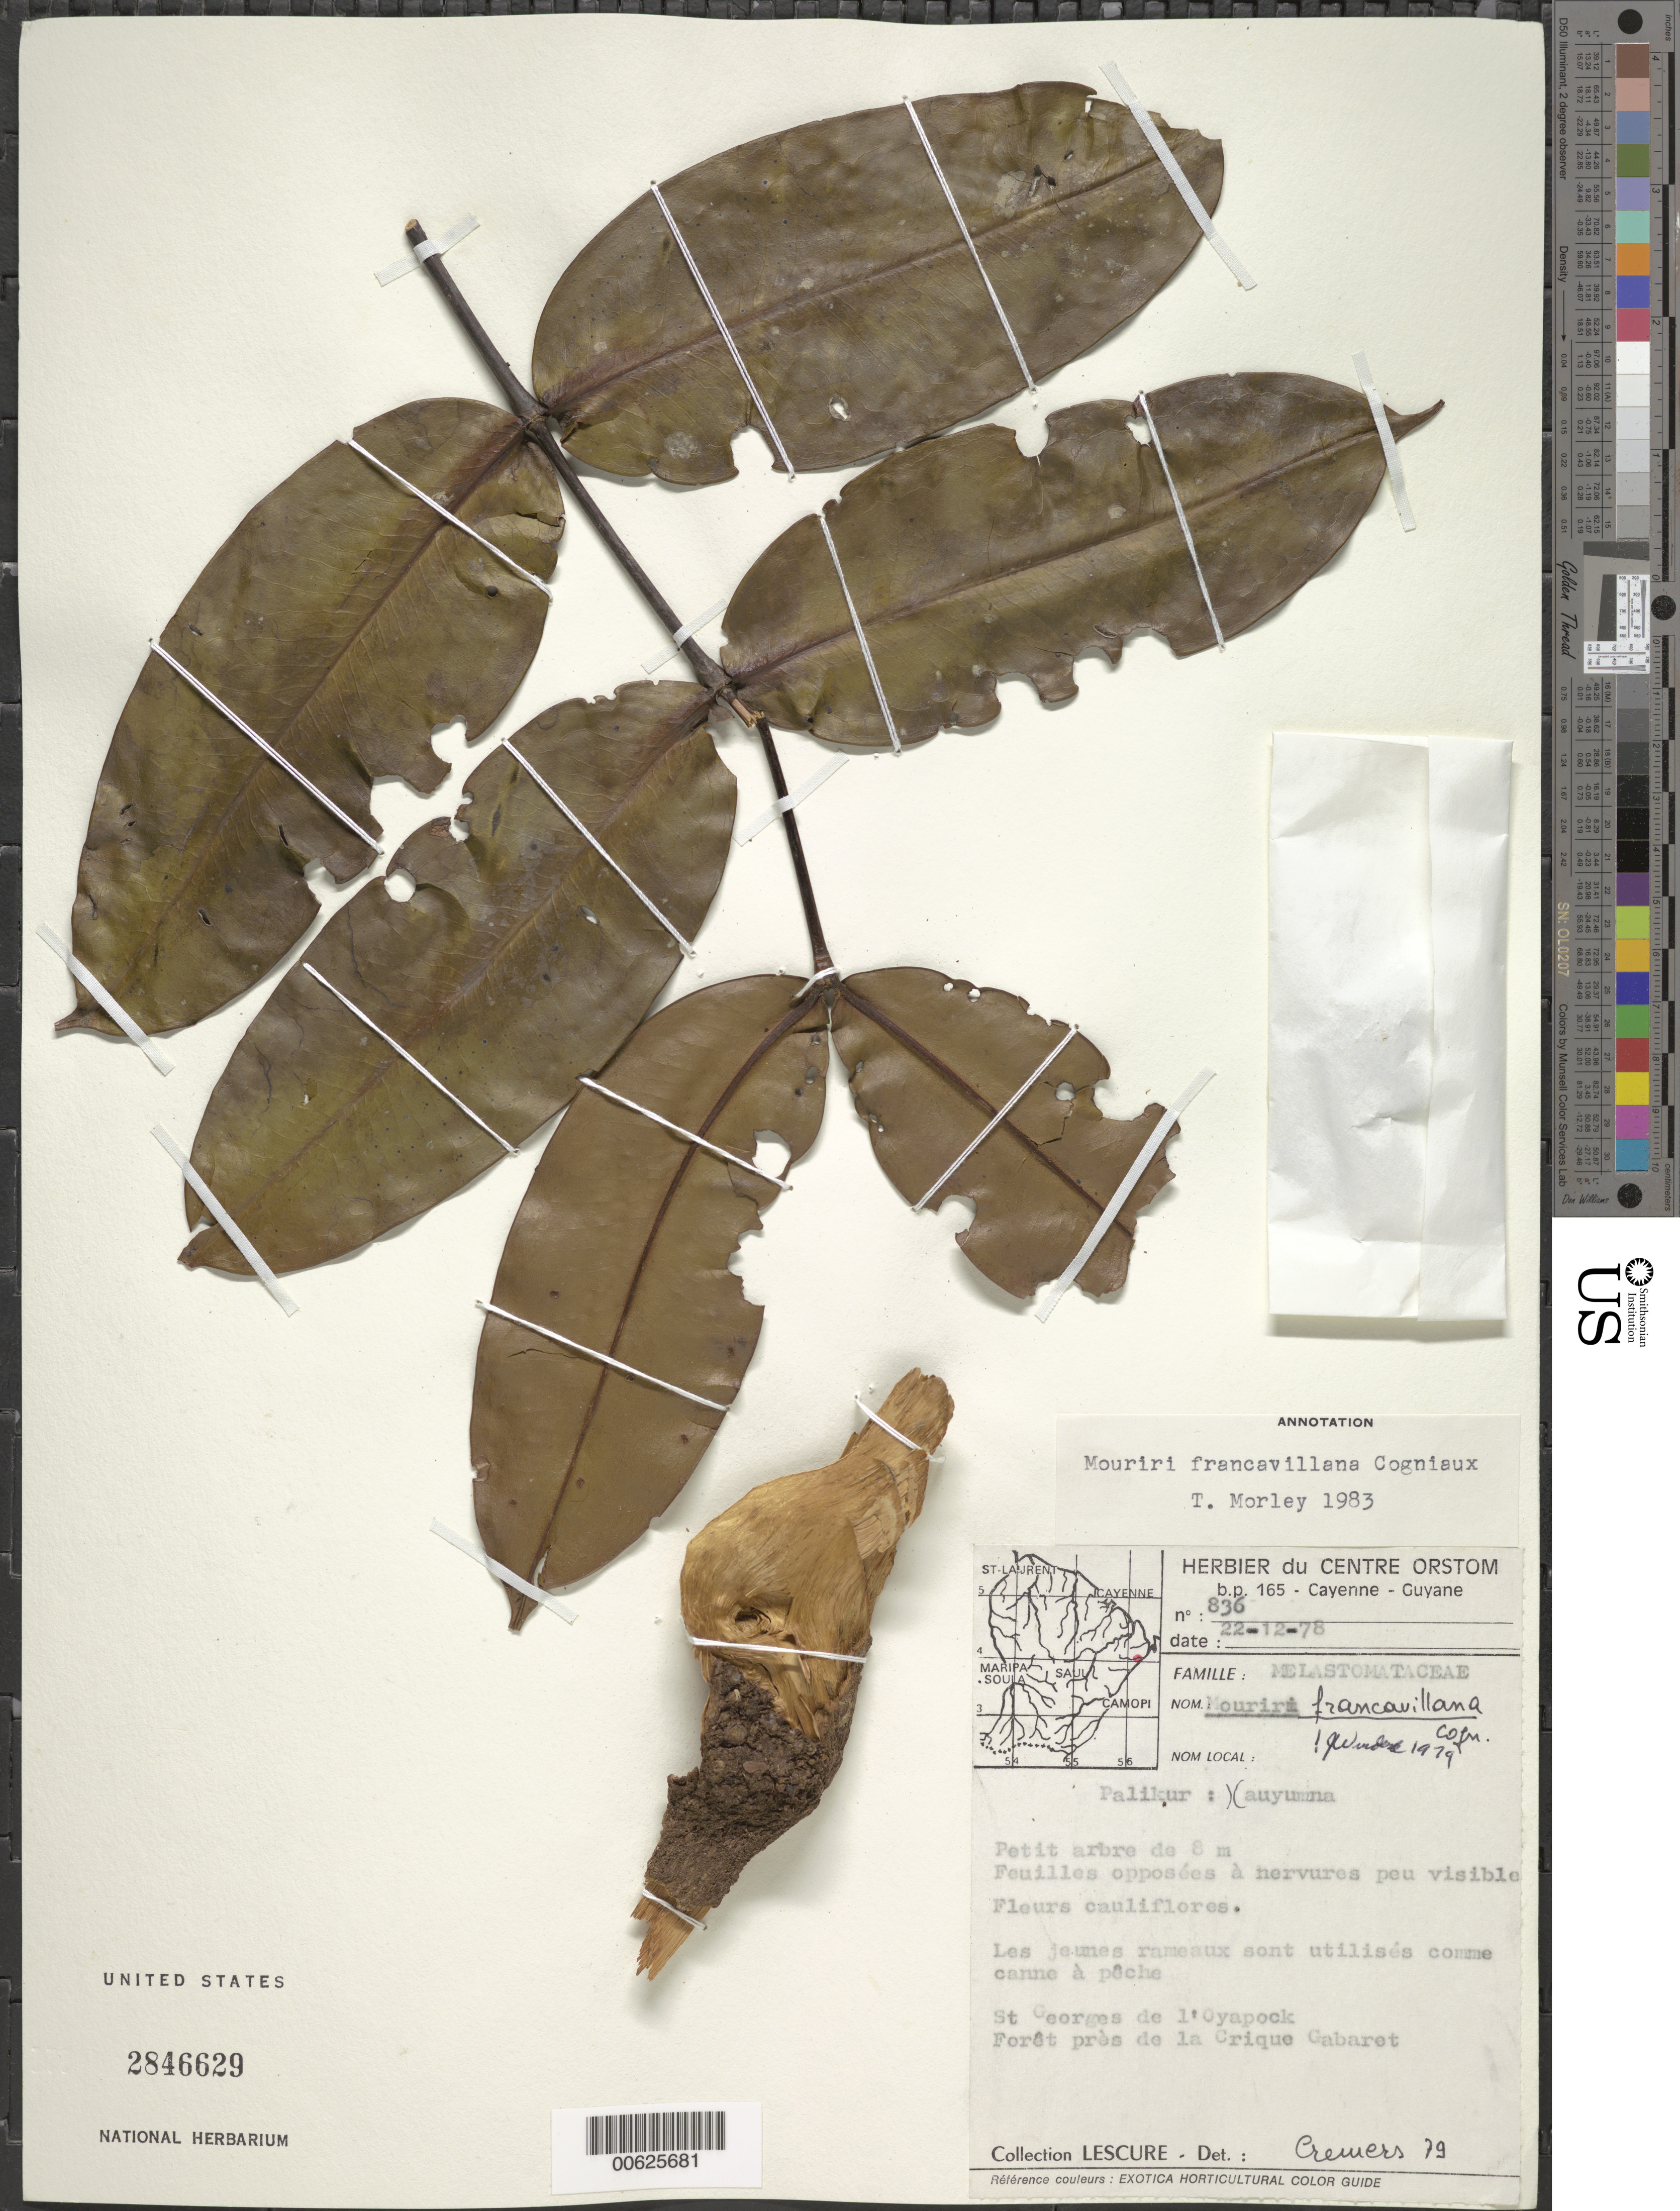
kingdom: Plantae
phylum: Tracheophyta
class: Magnoliopsida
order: Myrtales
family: Melastomataceae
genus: Mouriri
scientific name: Mouriri francavillana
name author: Cogn.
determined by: Morley, T.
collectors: J.-P. Lescure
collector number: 836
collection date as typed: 22-Dec-78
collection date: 1978-12-22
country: French Guiana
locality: St. Georges de l'Oyapock, Crique Gabaret, pres de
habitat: Foret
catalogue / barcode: US 2846629